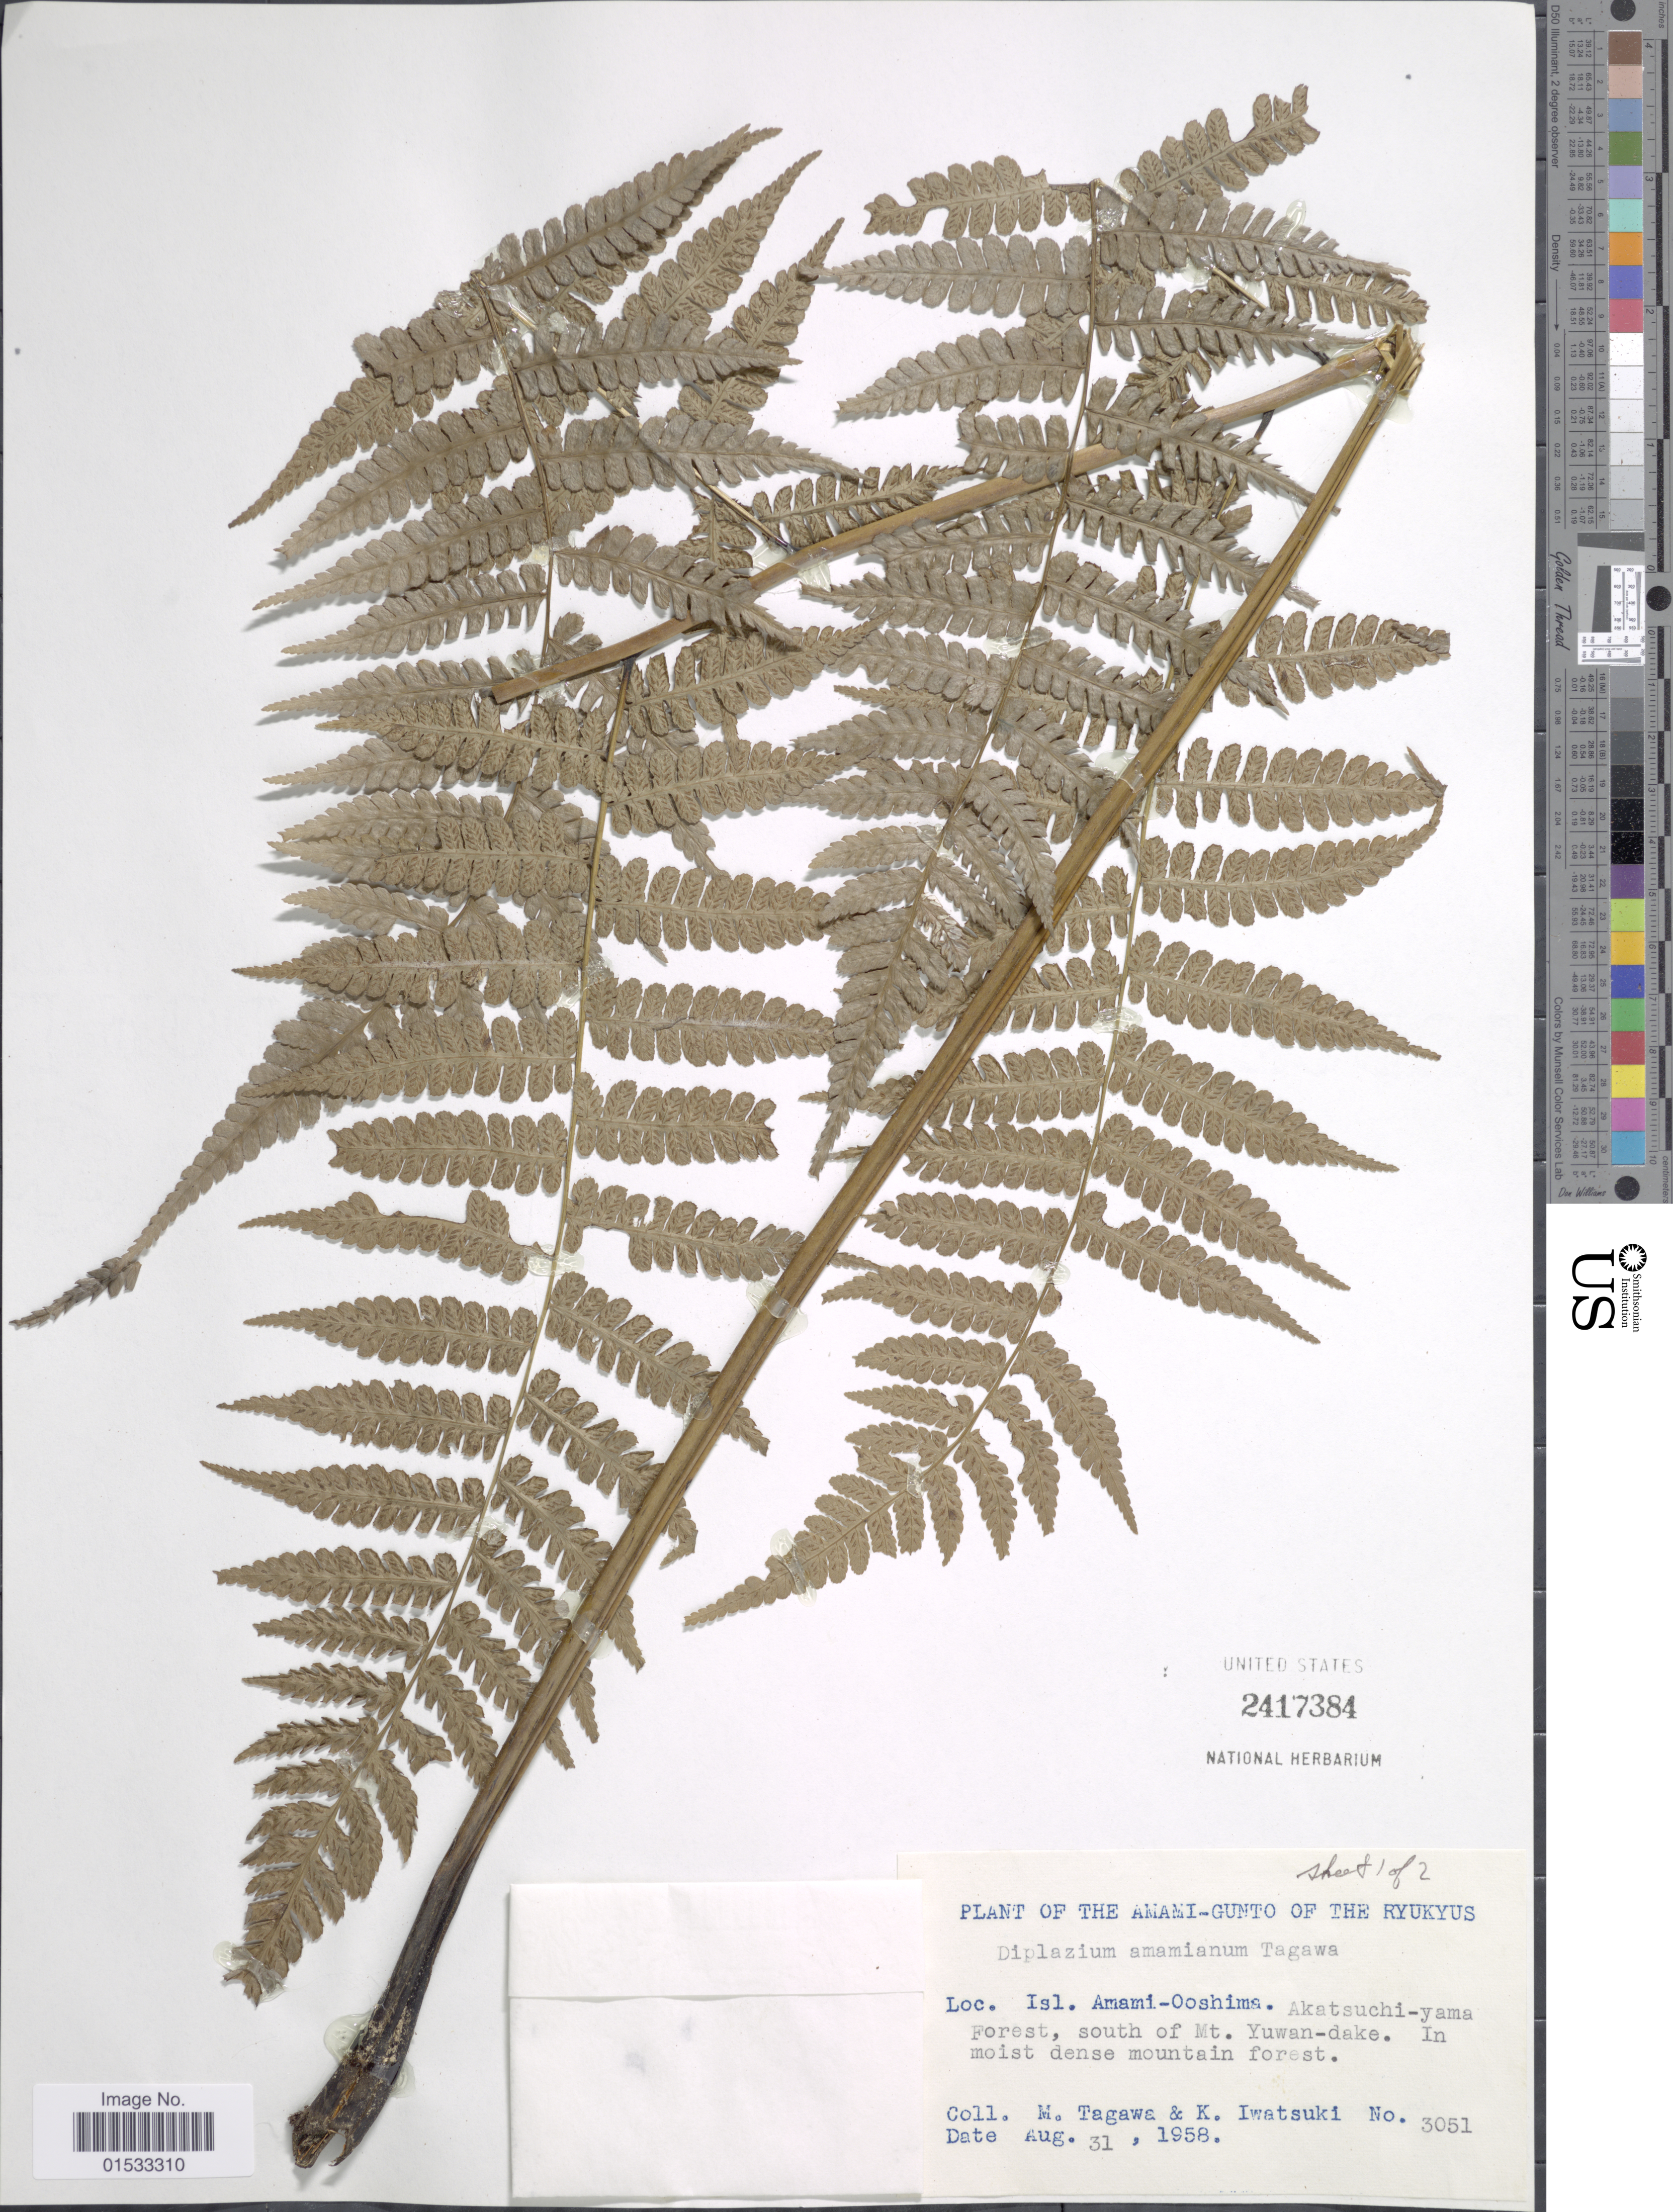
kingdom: Plantae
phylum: Tracheophyta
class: Polypodiopsida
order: Polypodiales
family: Athyriaceae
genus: Diplazium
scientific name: Diplazium amamianum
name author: Tagawa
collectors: M. Tagawa & K. Iwatsuki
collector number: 3051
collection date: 1958-08-31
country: Japan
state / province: Okinawa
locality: Amami- Gunto of the Ryukyus, Isl. Amami- Ooshima, Akatsuchi-yama. forest, south of Mt. Yuwan-dake.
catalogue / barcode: US 2417384